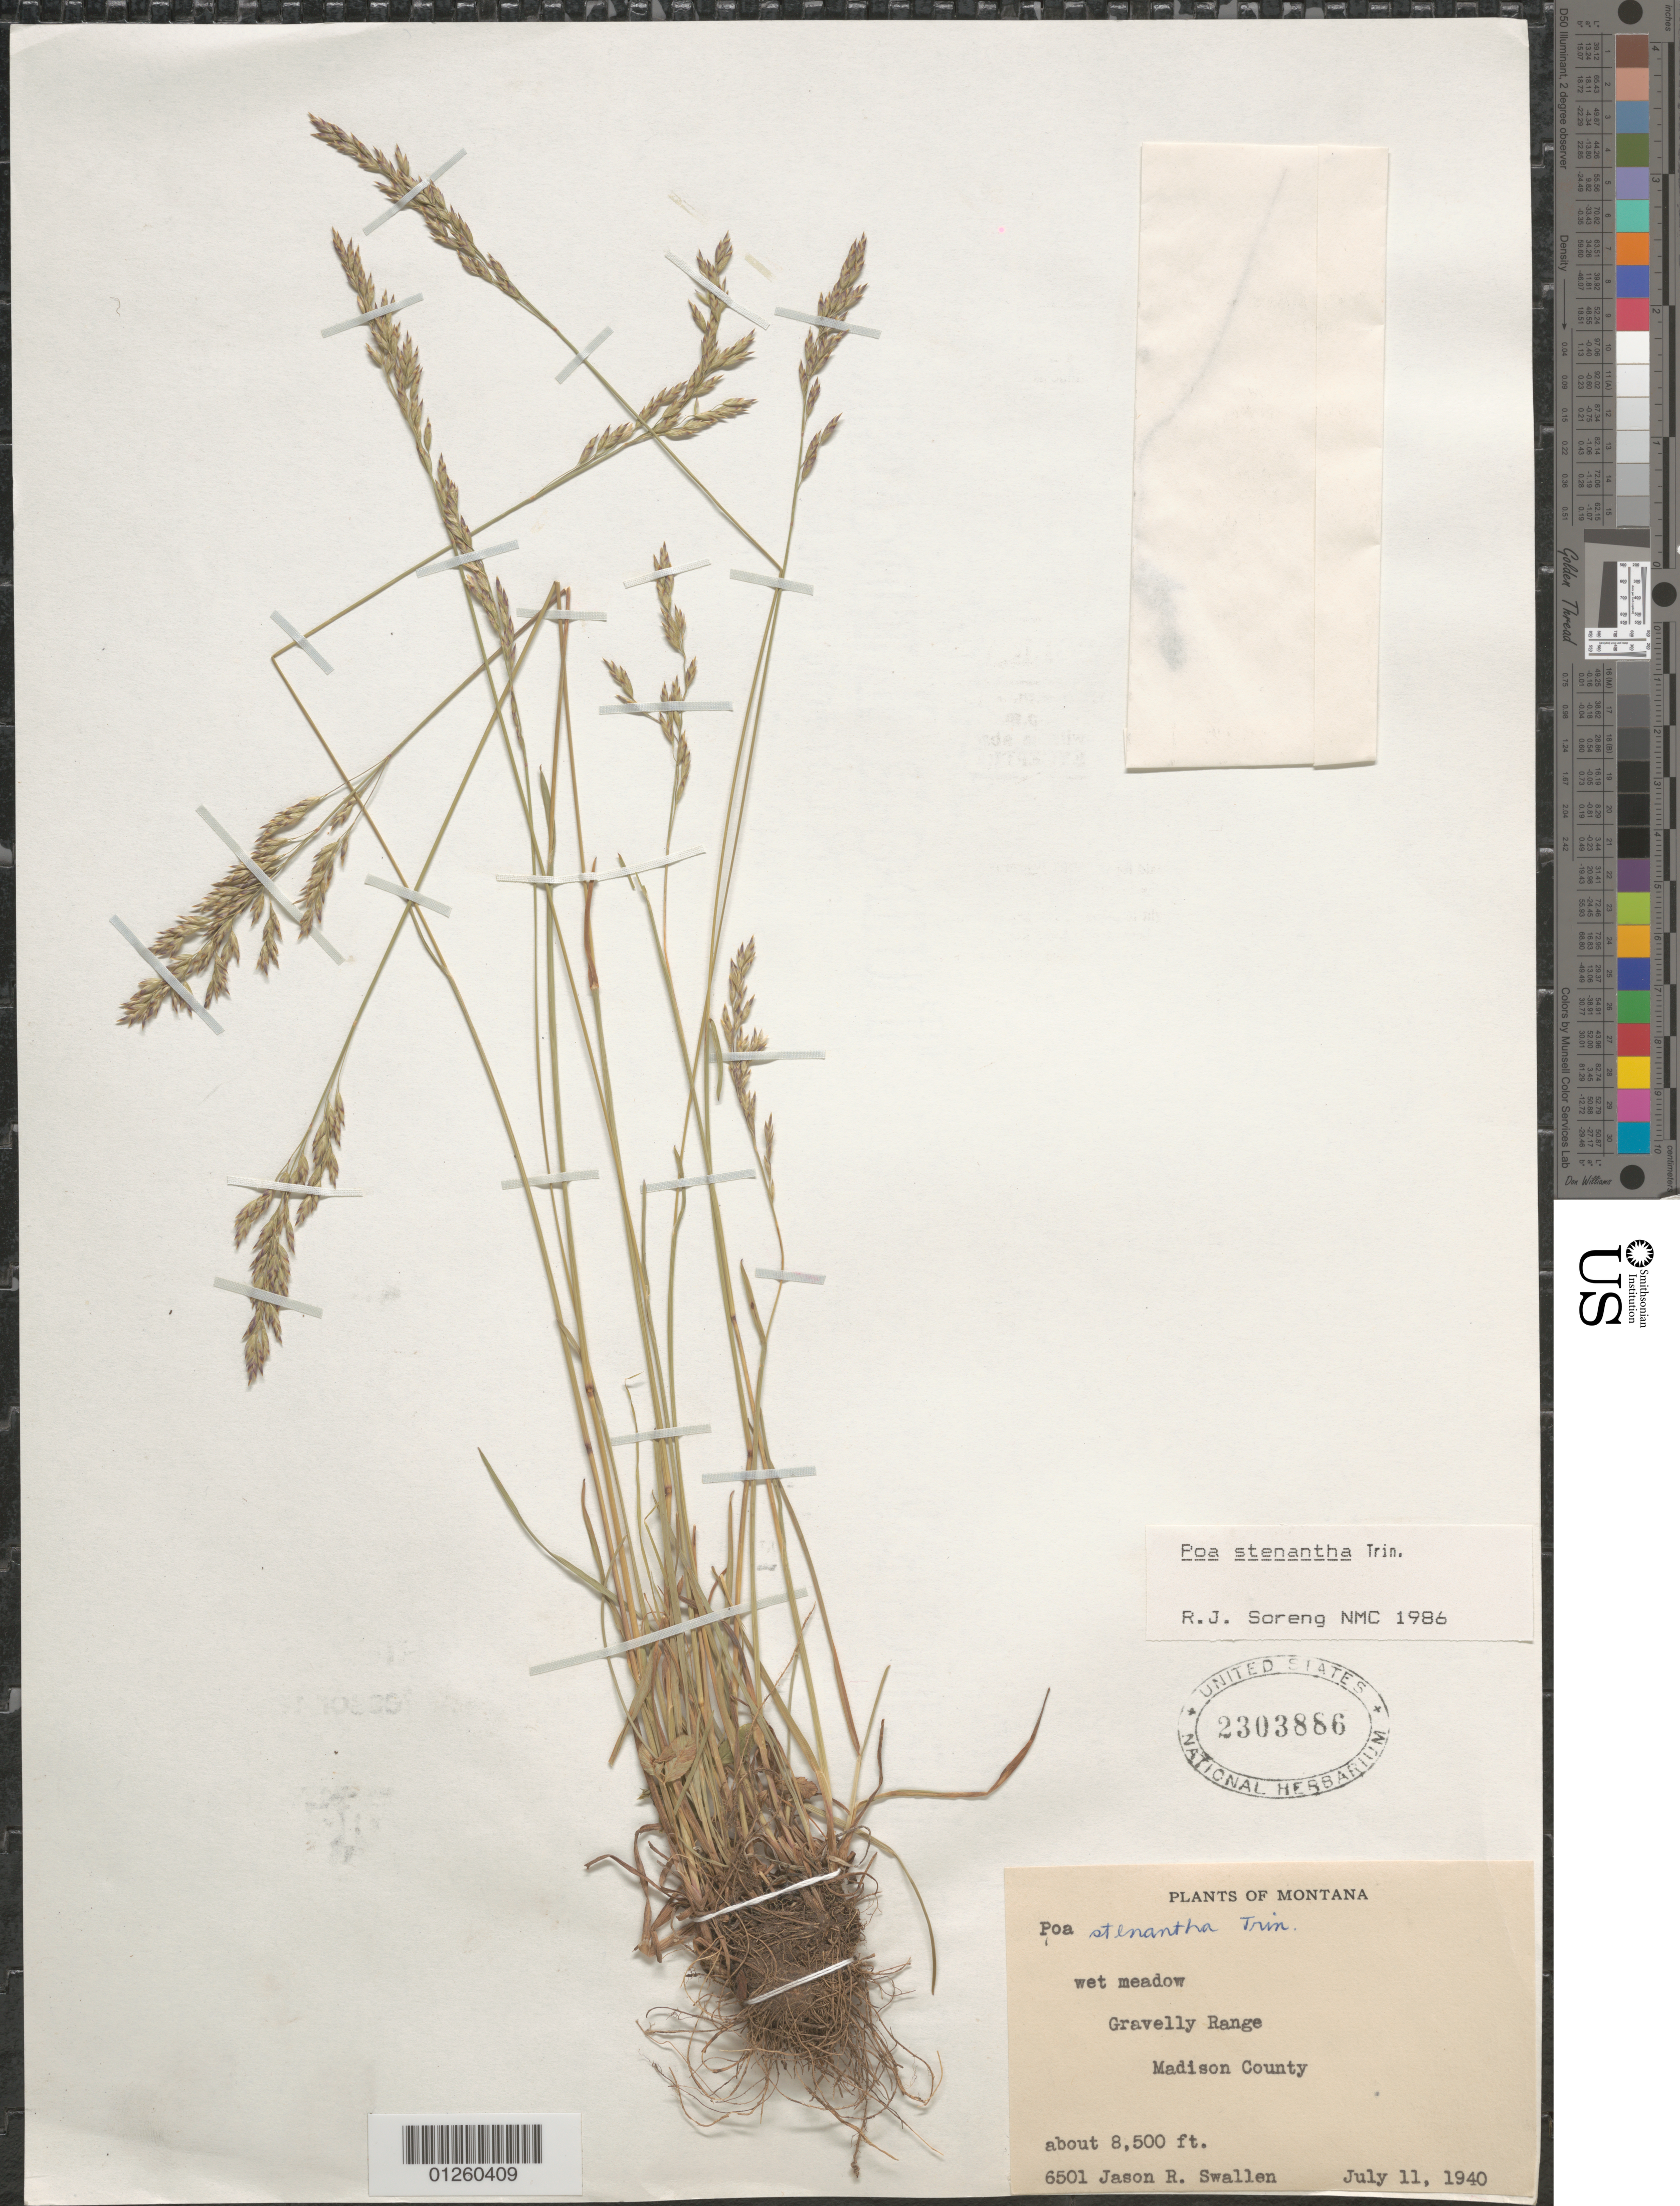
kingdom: Plantae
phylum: Tracheophyta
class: Liliopsida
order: Poales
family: Poaceae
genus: Poa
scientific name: Poa stenantha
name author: Trin.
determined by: Soreng, Robert J., Research Associate (BOT), Smithsonian Institution - National Museum of Natural History (UNITED STATES)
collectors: J. R. Swallen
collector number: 6501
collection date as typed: July 11, 1940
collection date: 1940-07-11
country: United States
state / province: Montana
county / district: Madison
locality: Wet meadow, Gravelly Range.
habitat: wet meadow.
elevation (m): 2591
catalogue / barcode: US 2303886